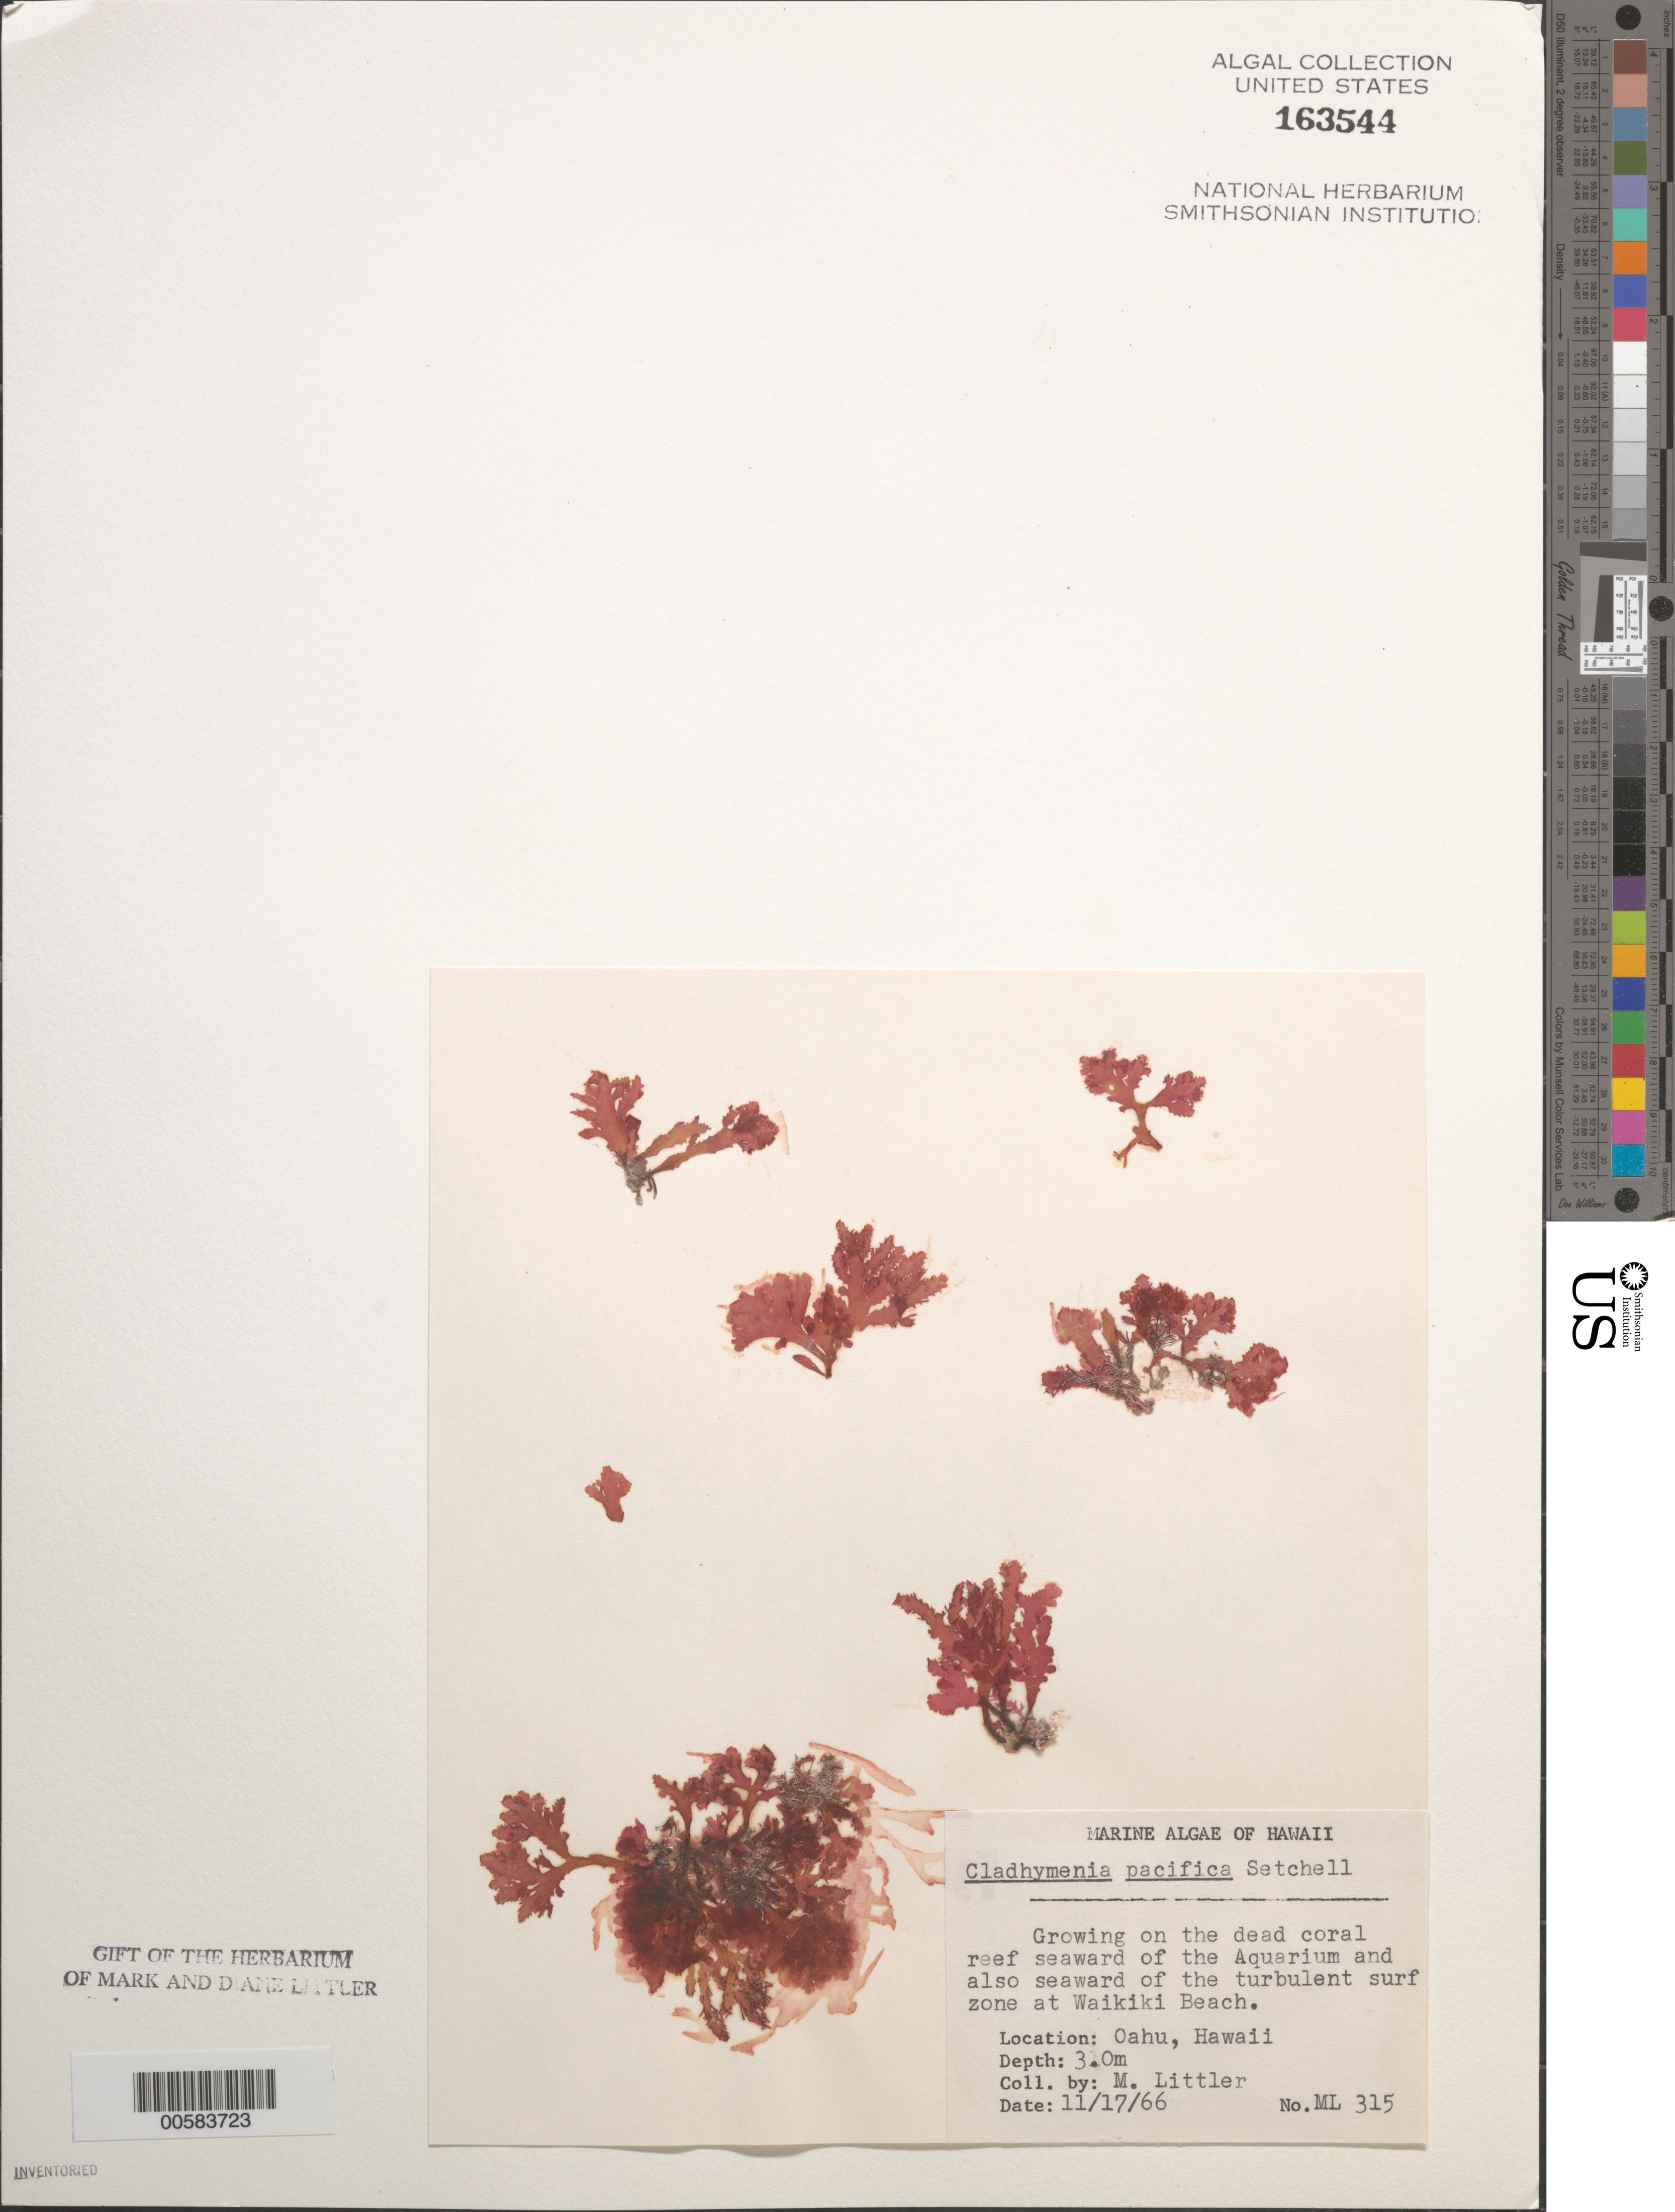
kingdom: Plantae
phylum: Rhodophyta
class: Florideophyceae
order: Ceramiales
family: Rhodomelaceae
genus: Acanthophora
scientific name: Acanthophora pacifica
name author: (Setch.) G.T.Kraft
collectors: M. M. Littler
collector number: ML 315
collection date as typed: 17 Nov 1966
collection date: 1966-11-17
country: United States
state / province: Hawaii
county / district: Honolulu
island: Oahu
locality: Waikiki Beach near Aquarium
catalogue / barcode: US 163544